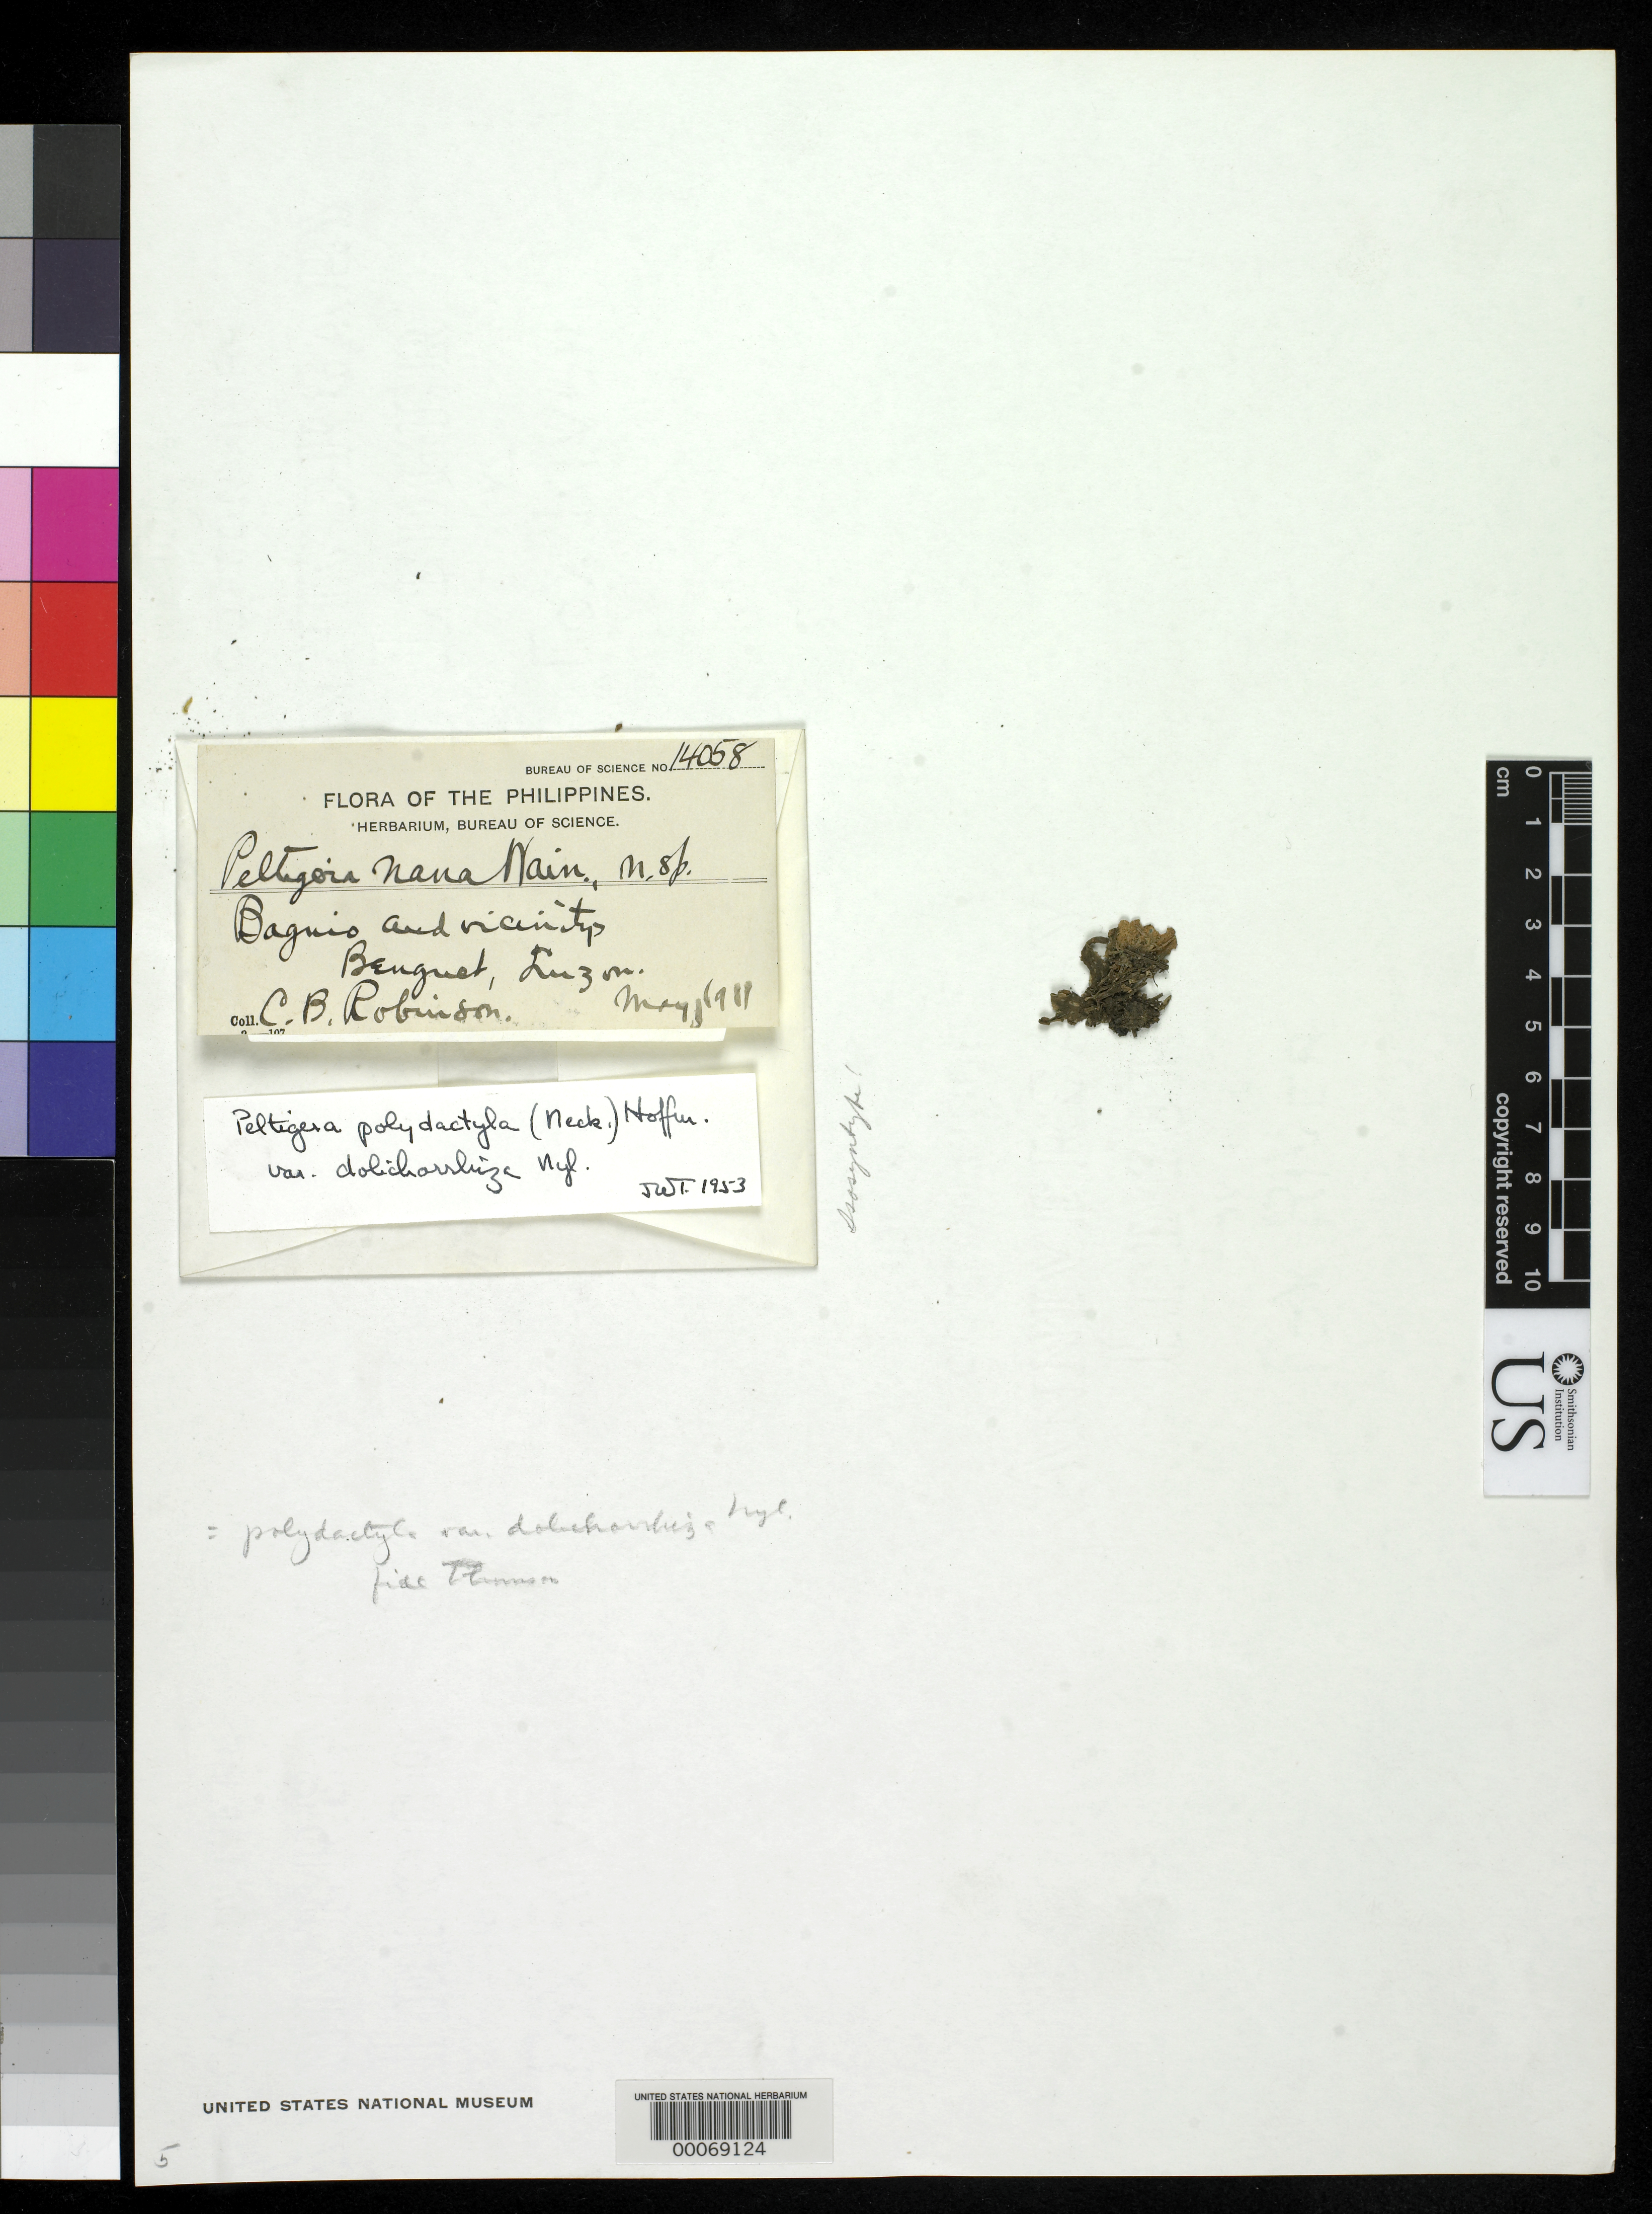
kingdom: Fungi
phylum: Ascomycota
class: Lecanoromycetes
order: Peltigerales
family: Peltigeraceae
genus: Peltigera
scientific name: Peltigera nana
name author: Vain.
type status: Isosyntype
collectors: C. Robinson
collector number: Bur. Sci. 14058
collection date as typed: May 1911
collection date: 1911-05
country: Philippines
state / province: Cordillera (Administrative Region)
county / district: Benguet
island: Luzon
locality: Baguio & vicinity.